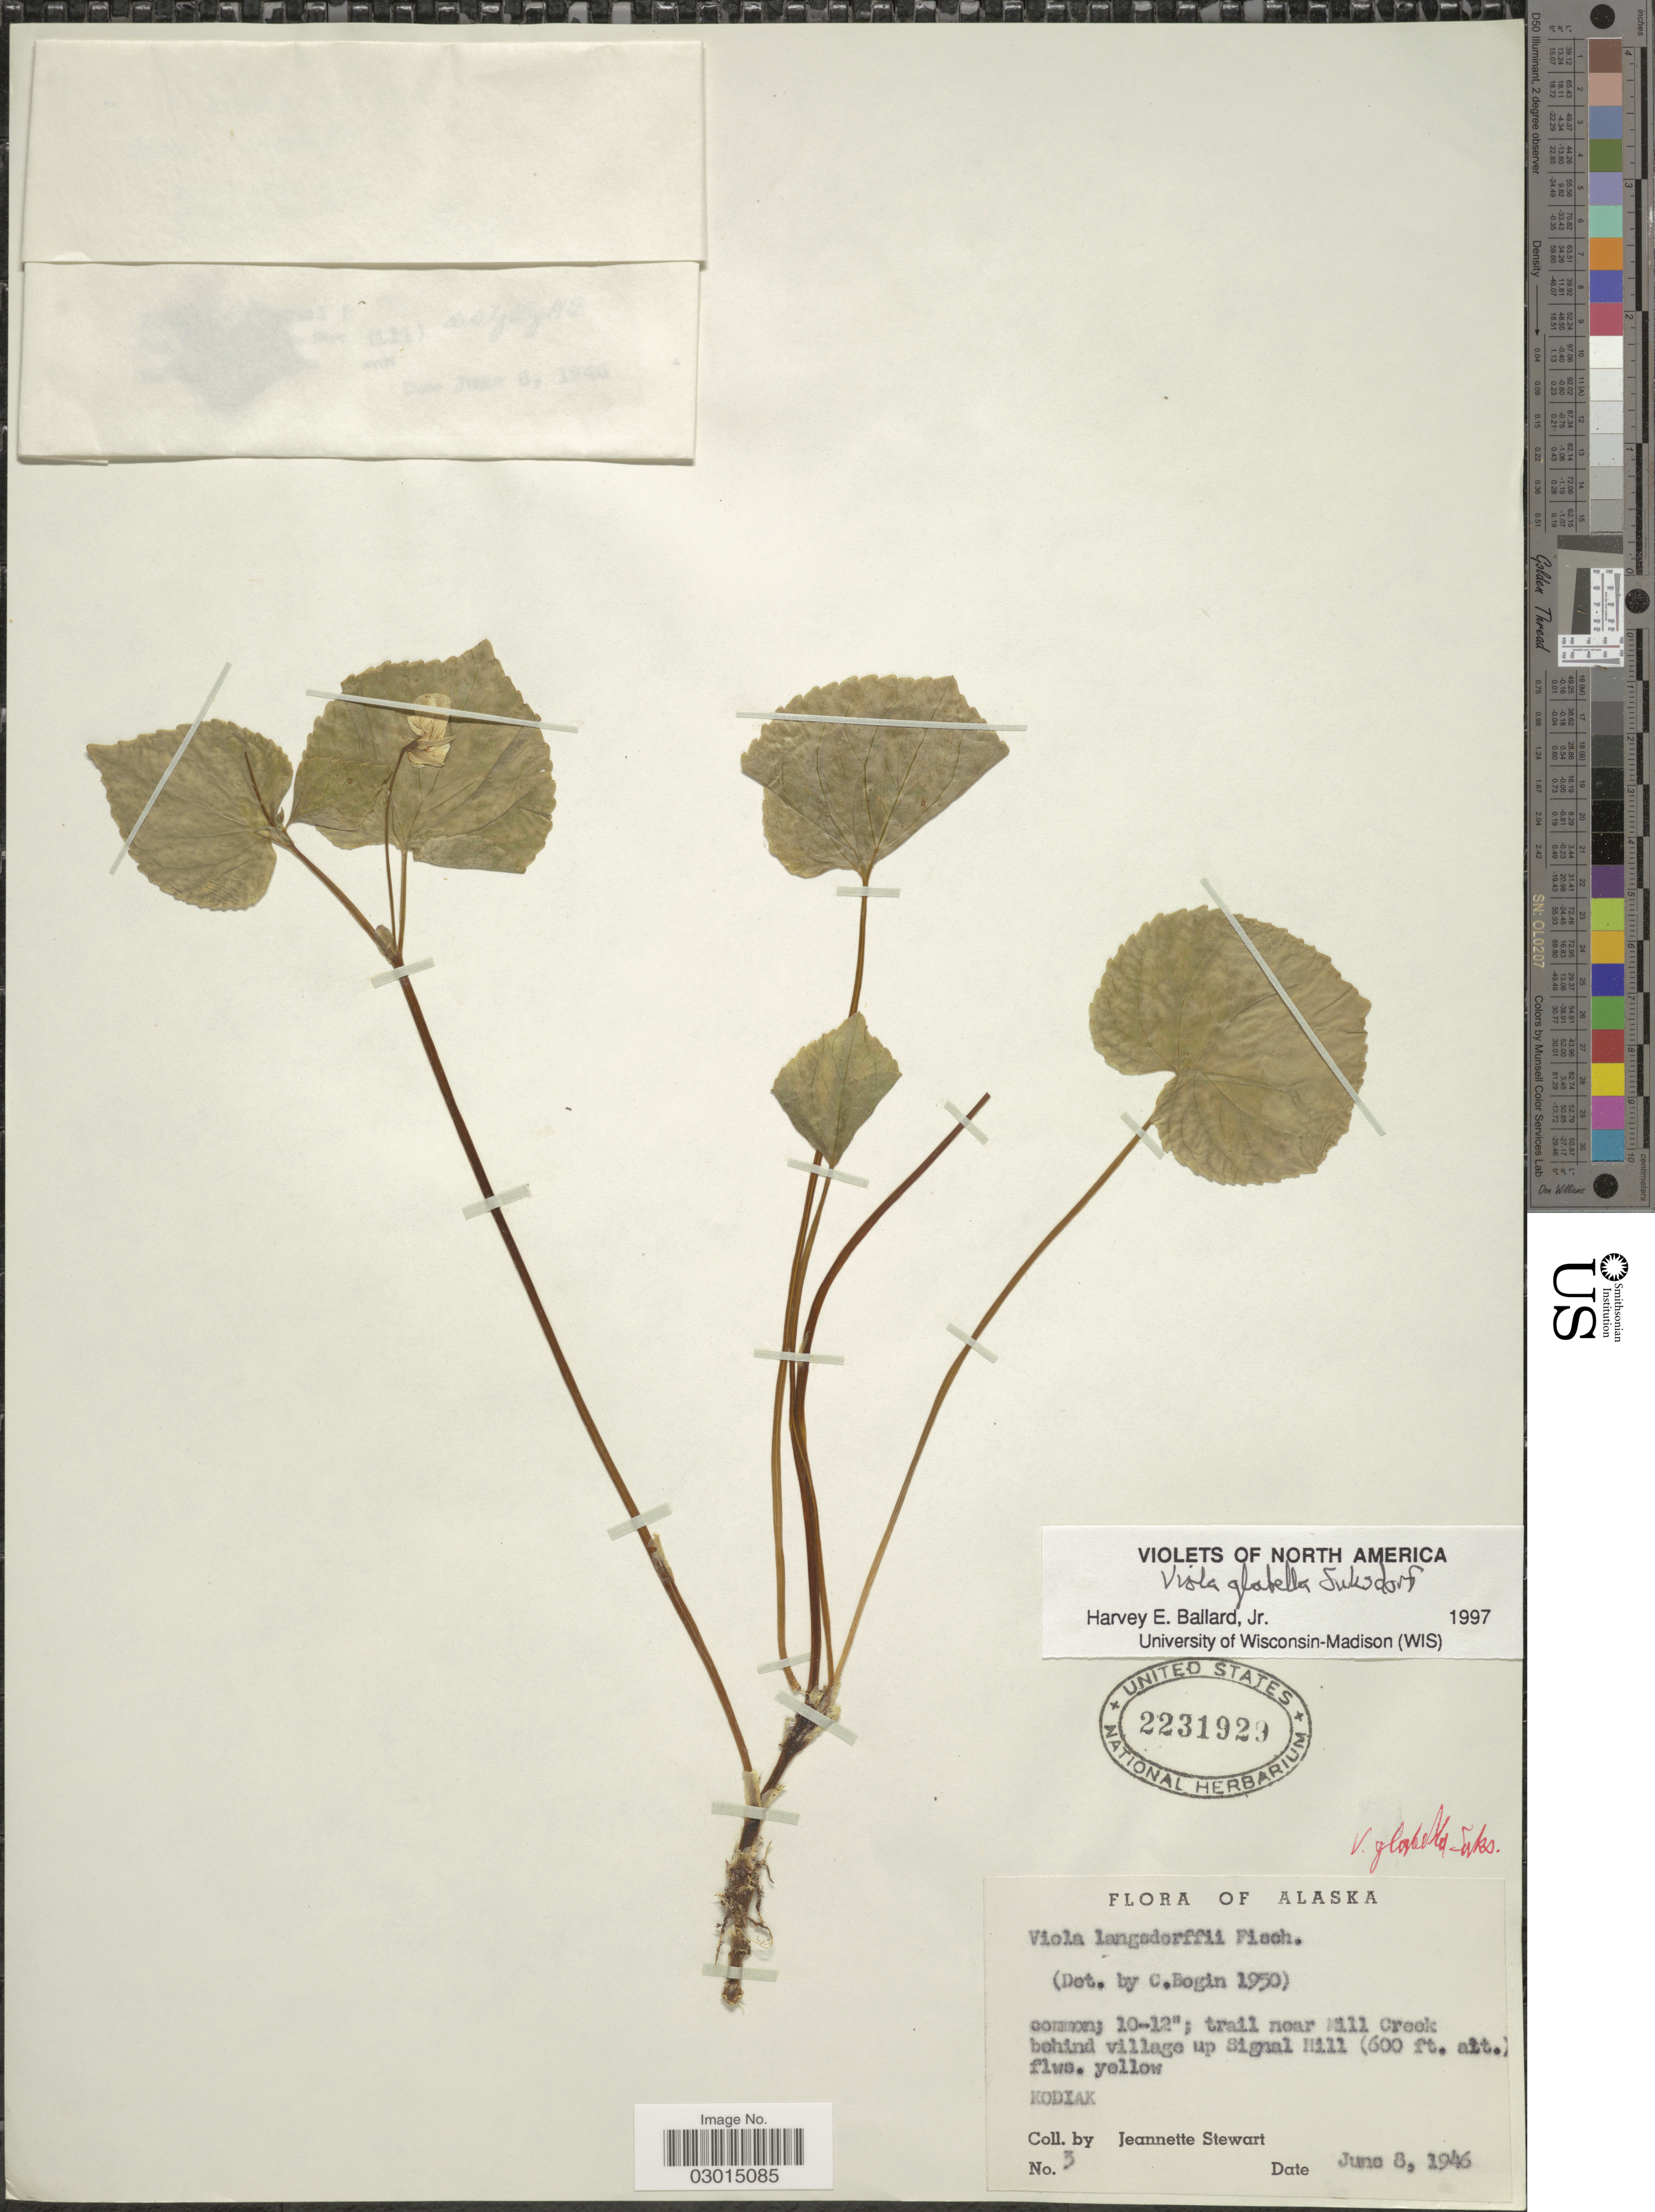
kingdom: Plantae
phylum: Tracheophyta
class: Magnoliopsida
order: Malpighiales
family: Violaceae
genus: Viola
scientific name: Viola glabella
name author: Nutt.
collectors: J. Stewart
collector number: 3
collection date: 1946-06-08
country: United States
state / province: Alaska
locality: Trail near Mill Creek behind village up Signal Hill. Kodiak.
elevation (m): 183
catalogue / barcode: US 2231929